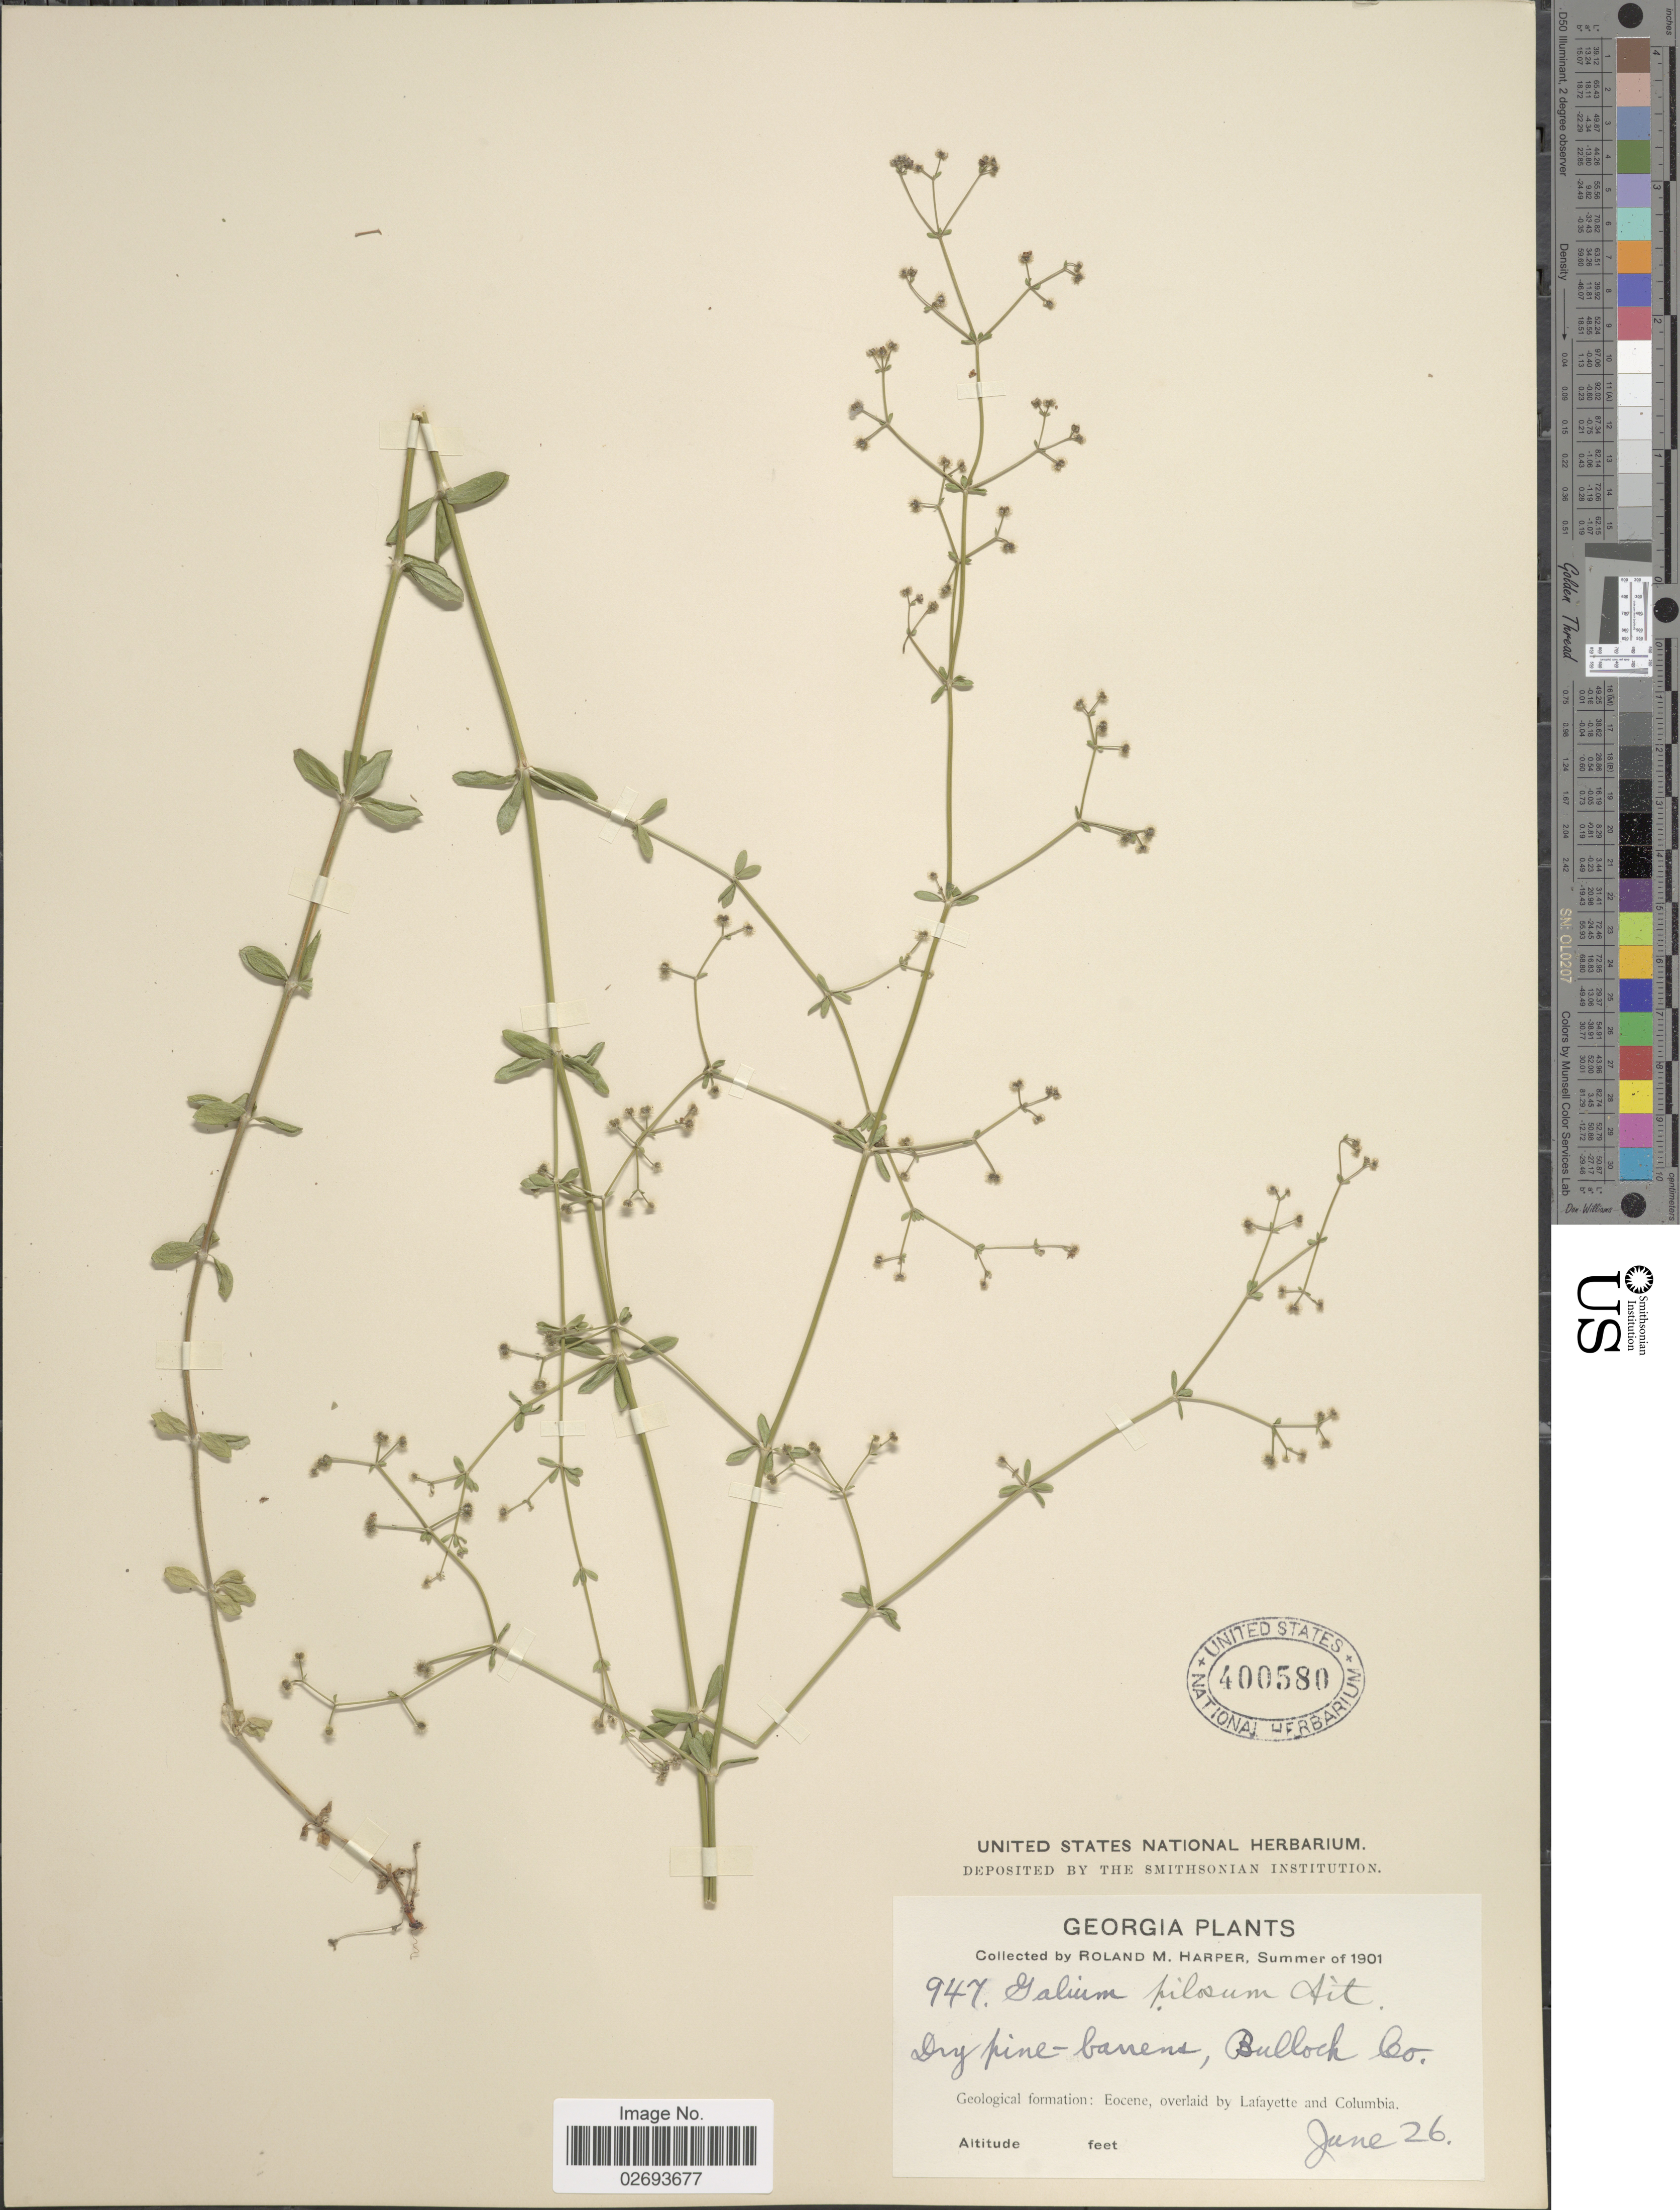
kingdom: Plantae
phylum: Tracheophyta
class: Magnoliopsida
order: Gentianales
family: Rubiaceae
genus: Galium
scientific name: Galium pilosum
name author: Aiton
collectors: R. M. Harper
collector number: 947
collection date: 1901-06-26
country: United States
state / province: Georgia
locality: Bullock Co.,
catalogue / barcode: US 400580